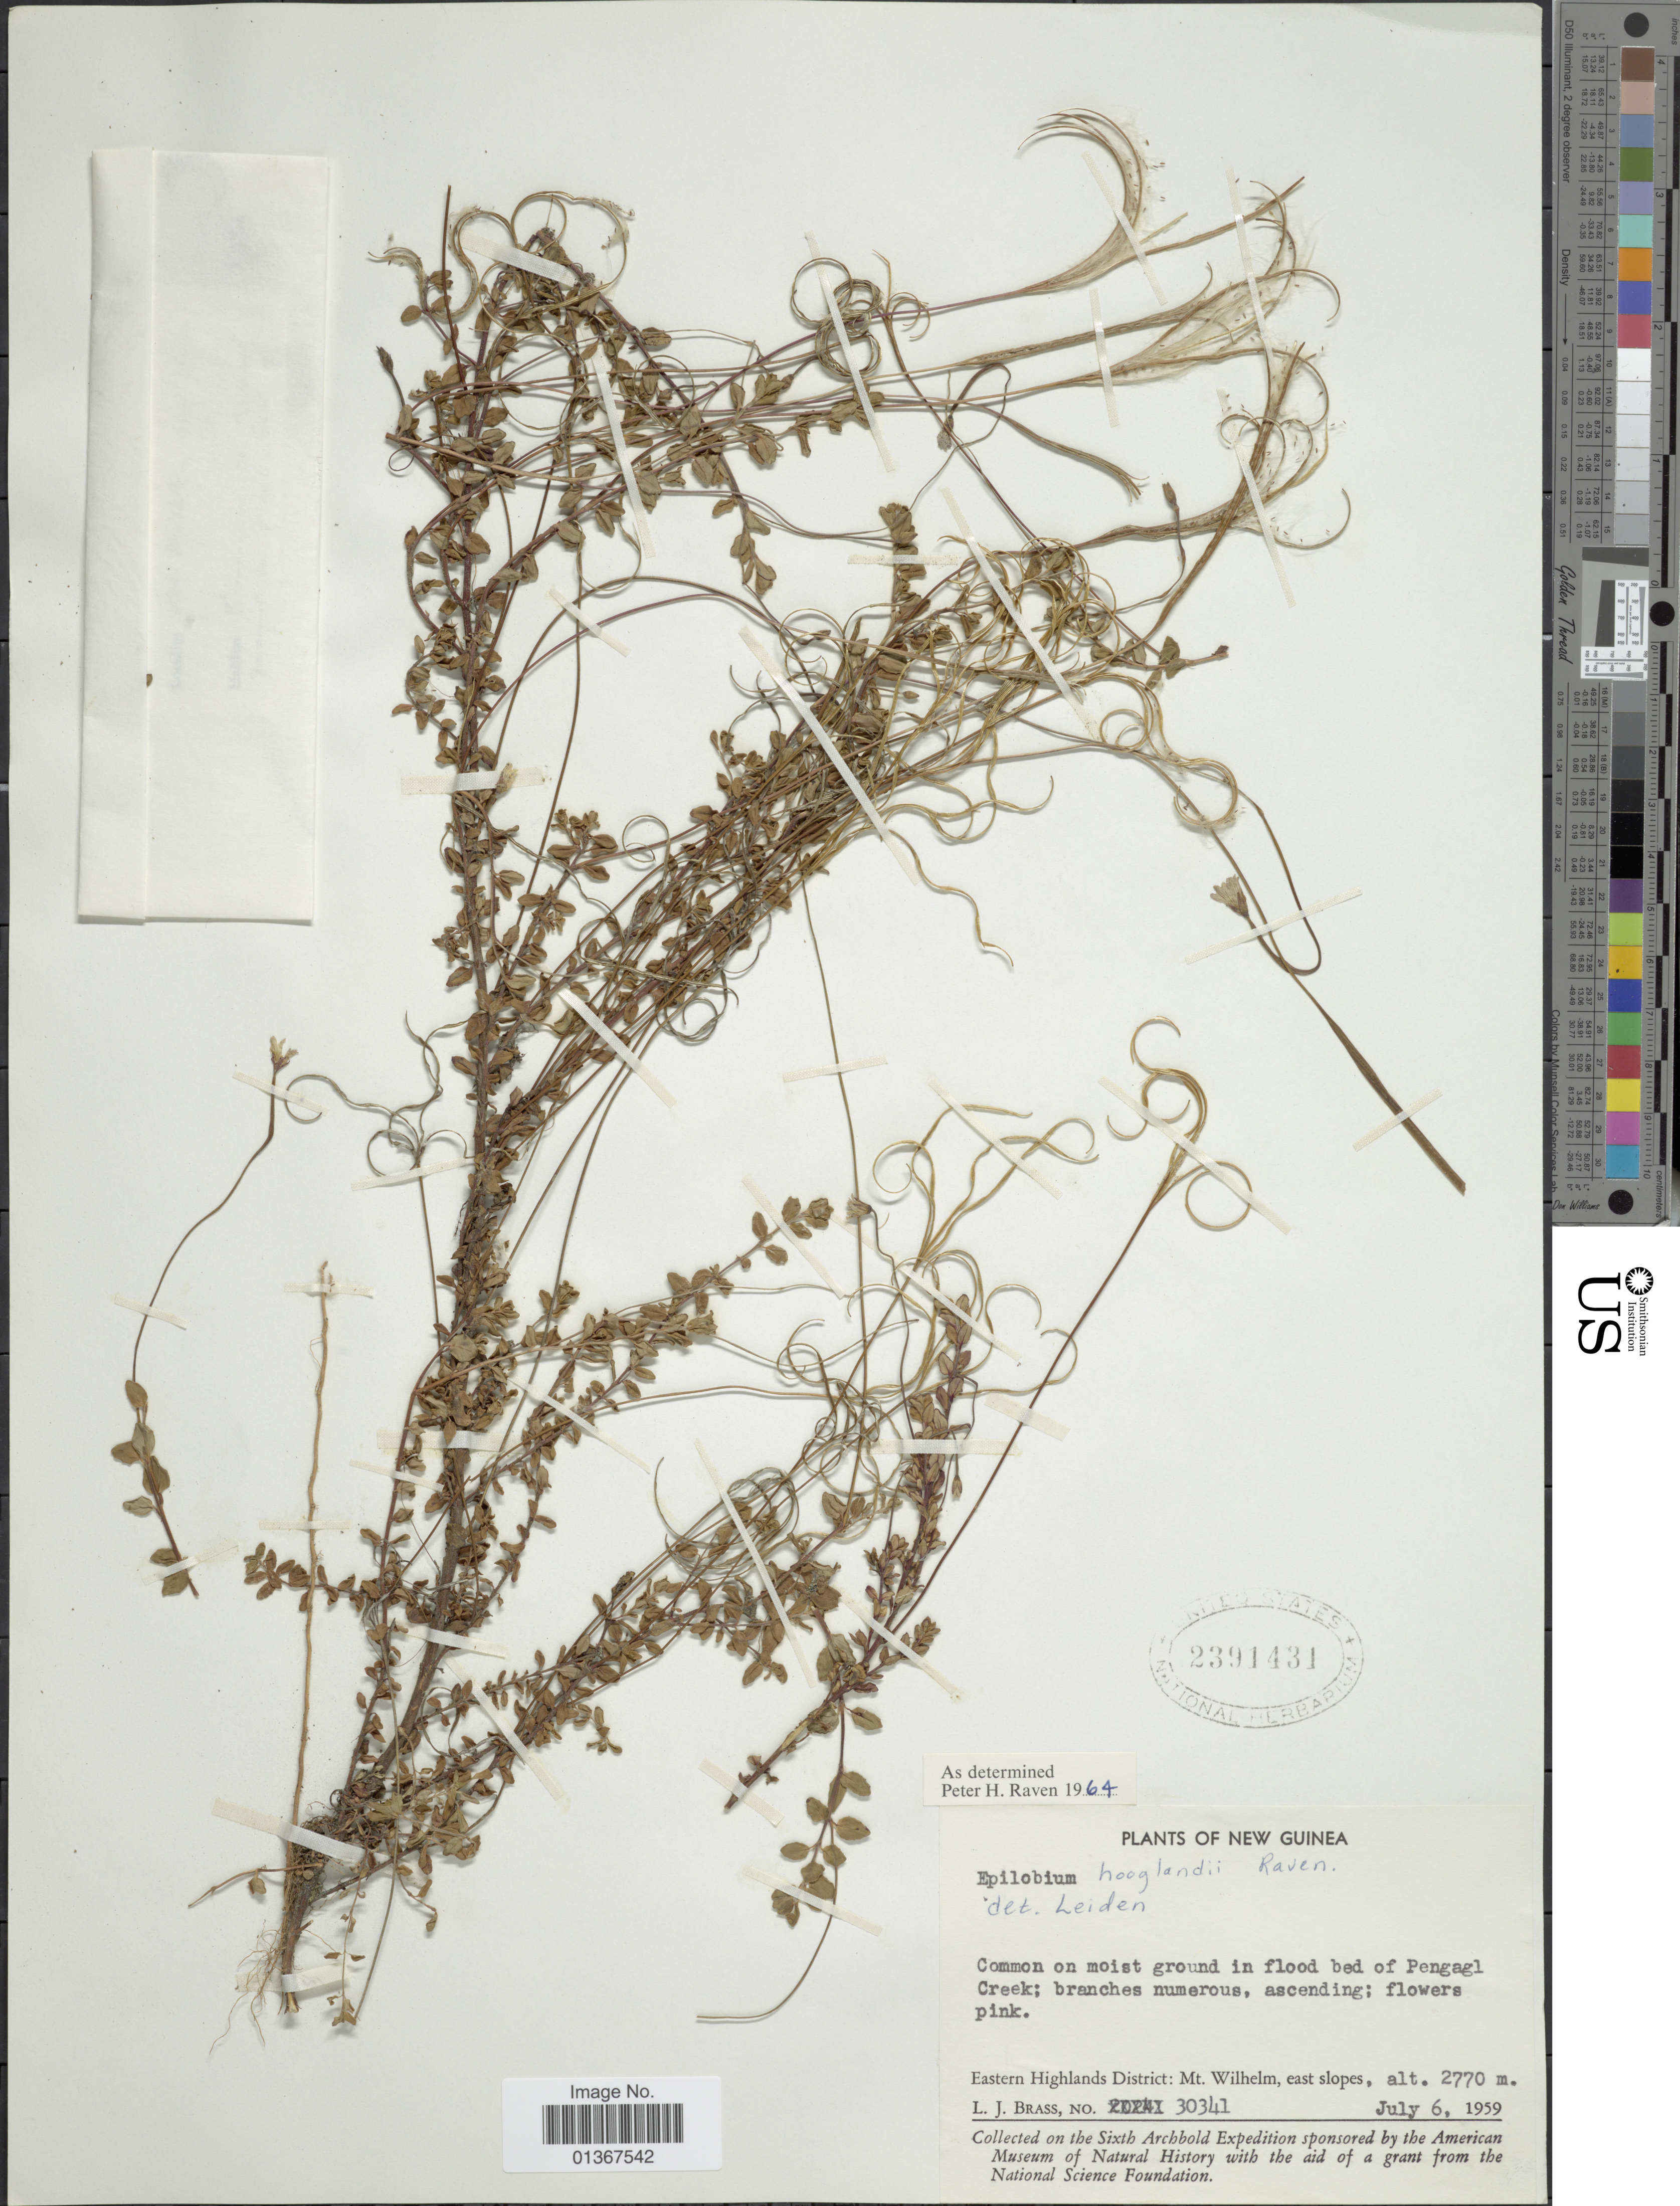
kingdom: Plantae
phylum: Tracheophyta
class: Magnoliopsida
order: Myrtales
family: Onagraceae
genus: Epilobium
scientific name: Epilobium hooglandii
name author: P.H. Raven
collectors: L. J. Brass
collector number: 30341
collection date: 1959-07-06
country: Papua New Guinea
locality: Eastern Highlands District: Mt. Wilhelm, east slopes. Pengagl Creek.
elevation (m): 2770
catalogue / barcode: US 2391431